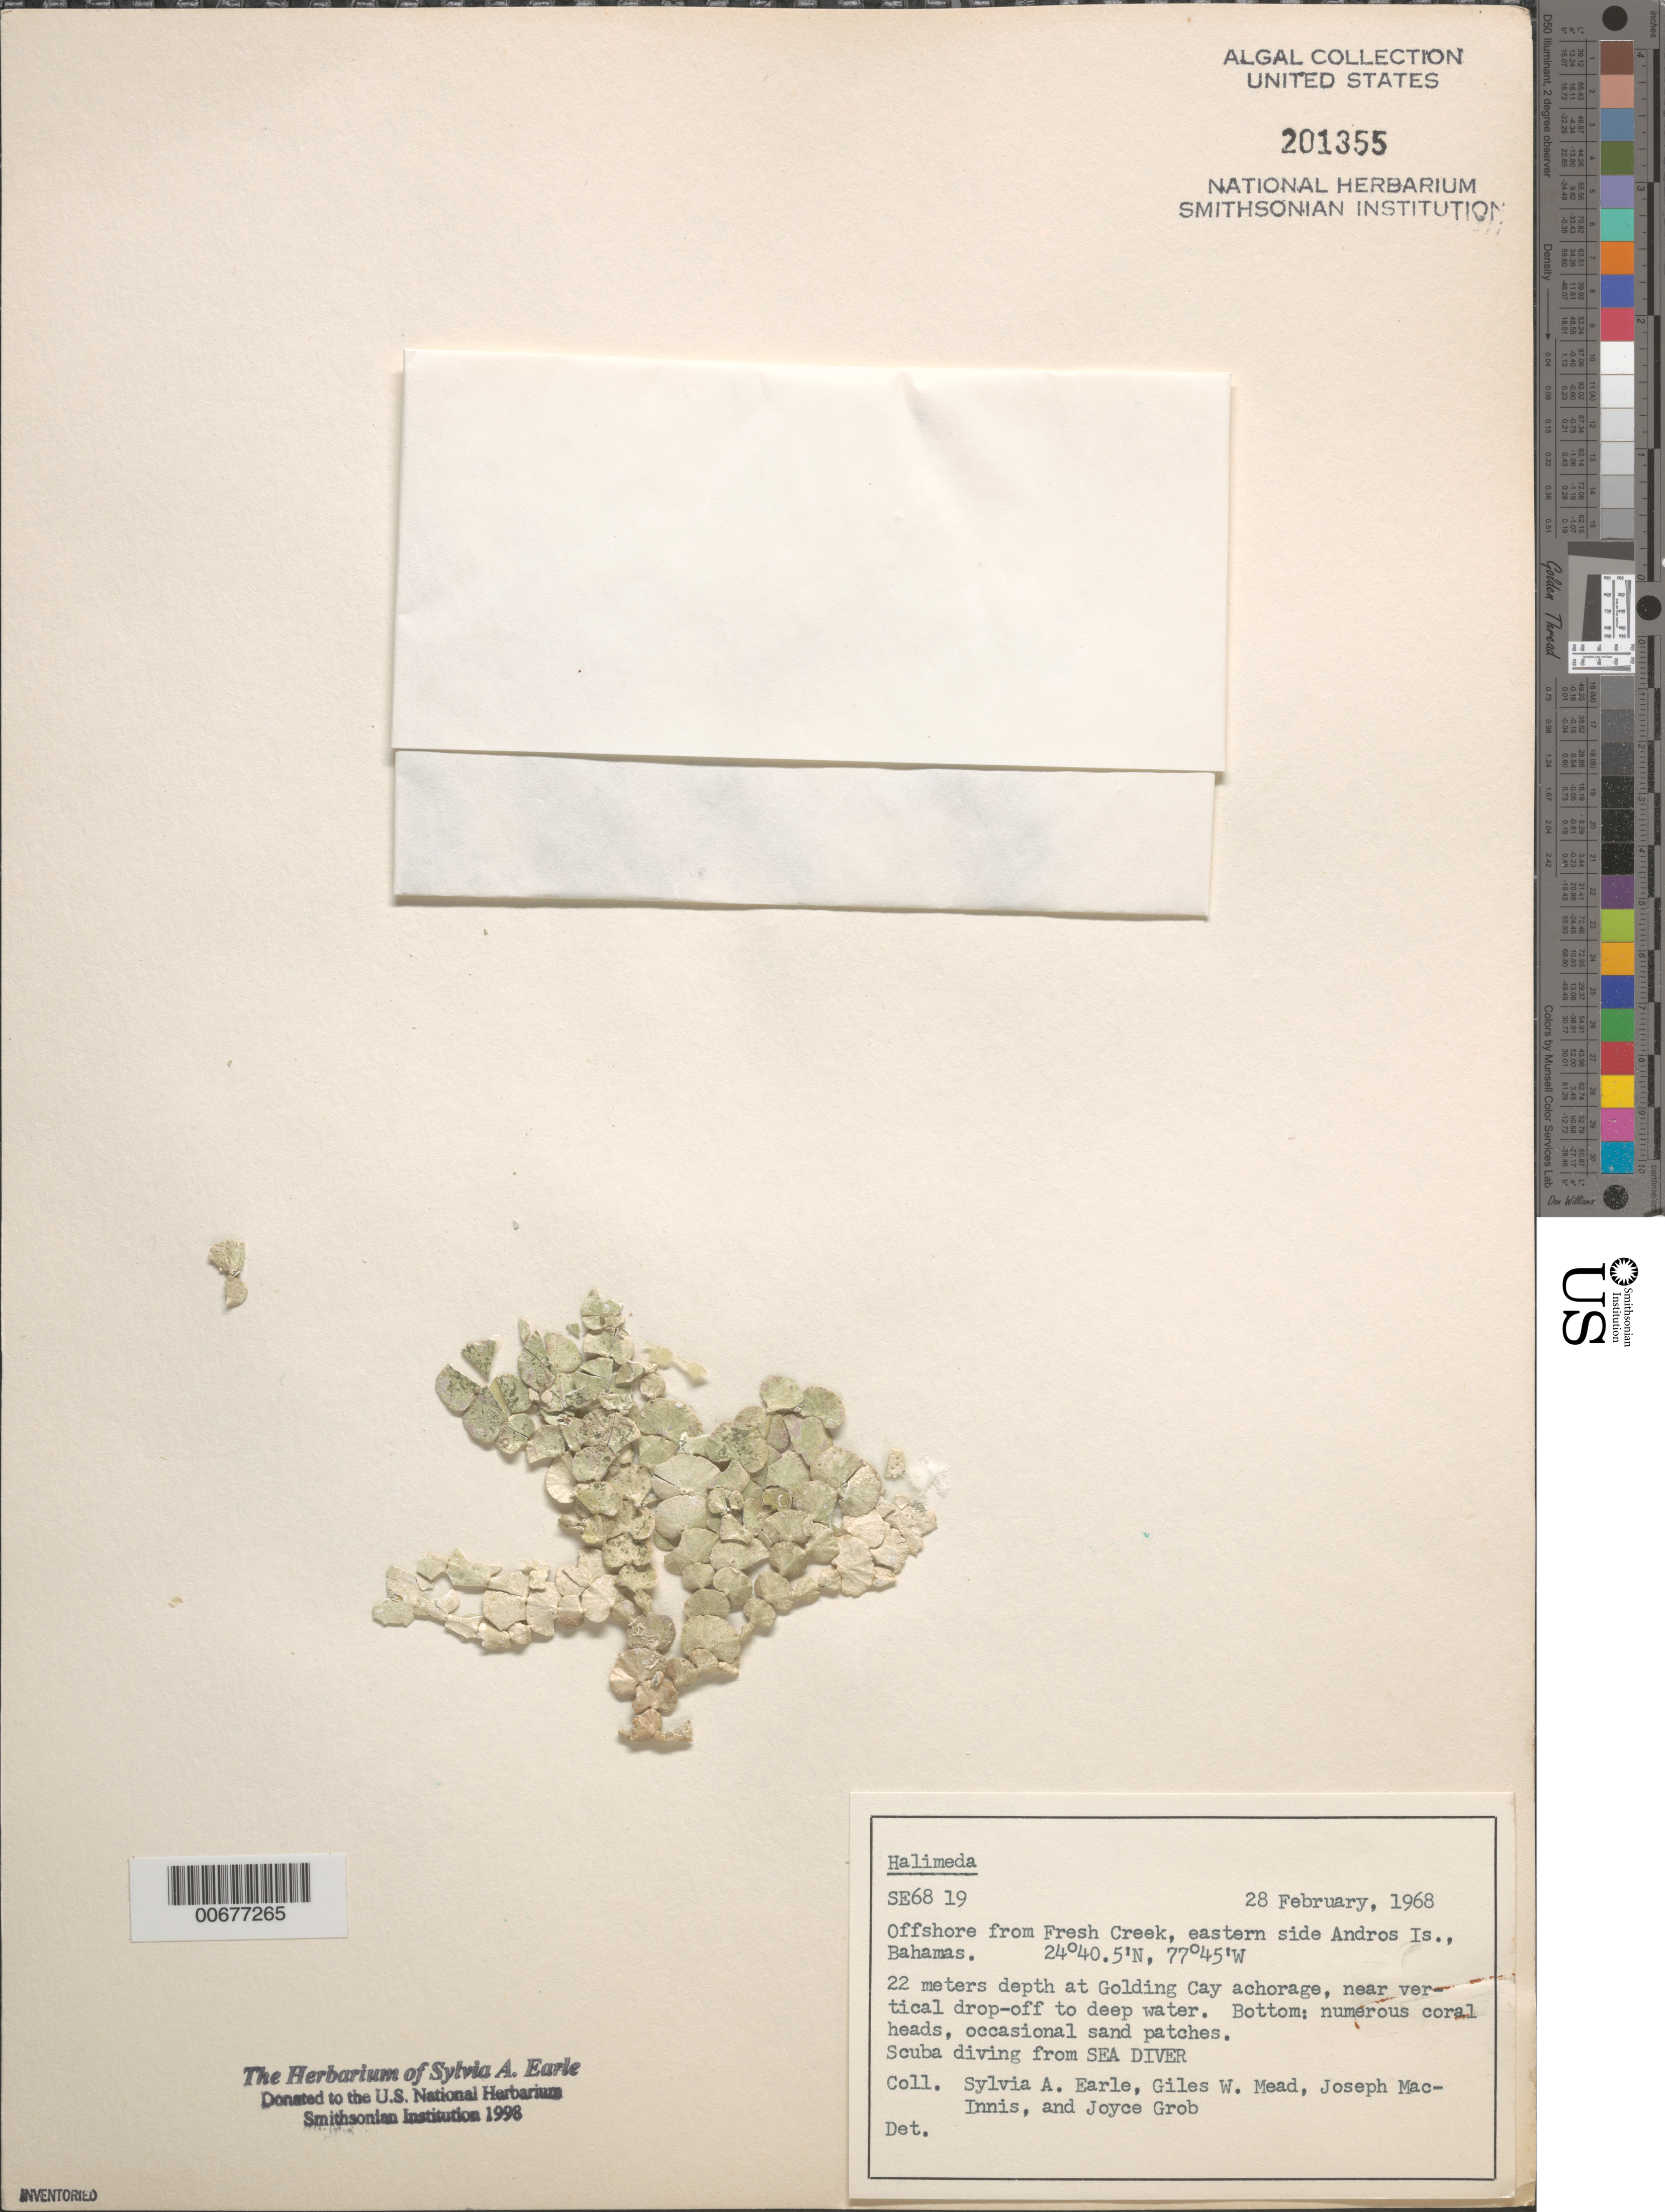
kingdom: Plantae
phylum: Chlorophyta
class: Ulvophyceae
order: Bryopsidales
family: Halimedaceae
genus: Halimeda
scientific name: Halimeda sp.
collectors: S. A. Earle, G. W. Mead, J. MacInnis & J. Grob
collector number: SE 6819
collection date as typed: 28 Feb 1968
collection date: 1968-02-28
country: Bahamas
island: Andros Island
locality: Off Fresh Creek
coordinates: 24 40.5' N, 77 45' W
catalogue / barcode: US 201355